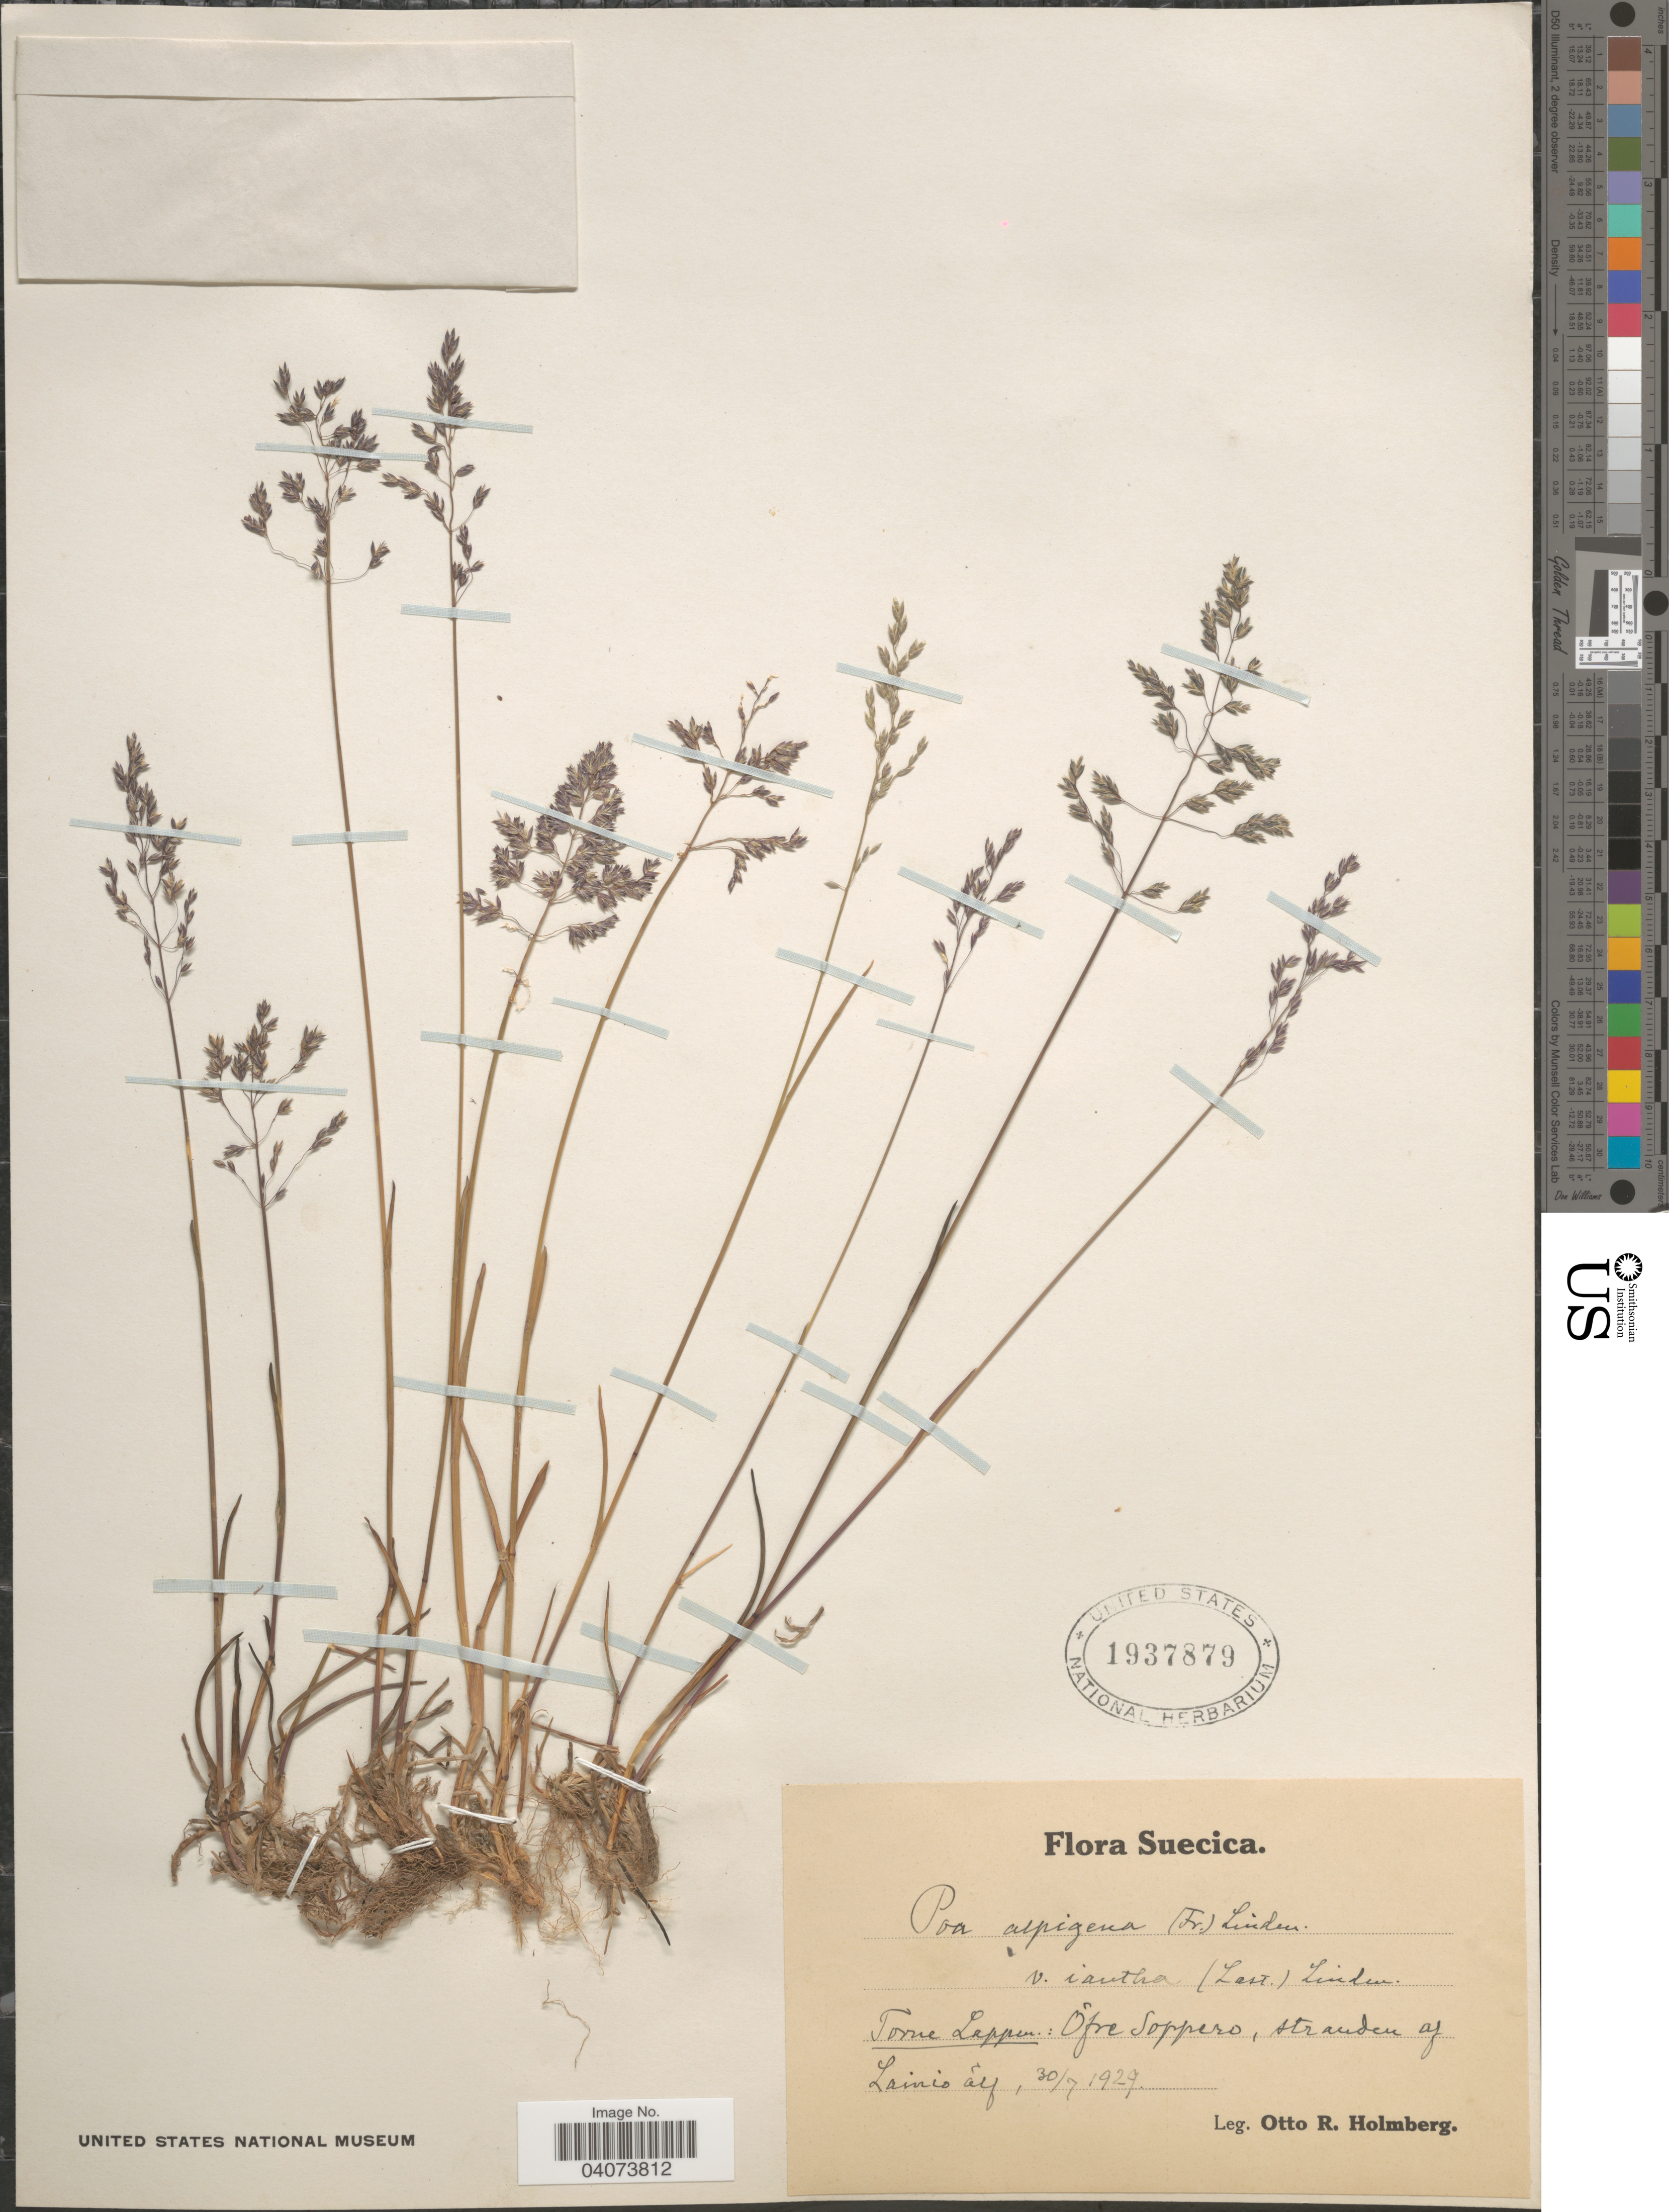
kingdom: Plantae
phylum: Tracheophyta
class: Liliopsida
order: Poales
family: Poaceae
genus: Poa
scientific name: Poa pratensis subsp. alpigena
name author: (Lindm.) Hiitonen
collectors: O. Holmberg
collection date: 1929-07-30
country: Sweden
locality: Suecica. Torne Lappm.: Ôfre Soppero, stranden af Lainio âlf.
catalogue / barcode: US 1937879